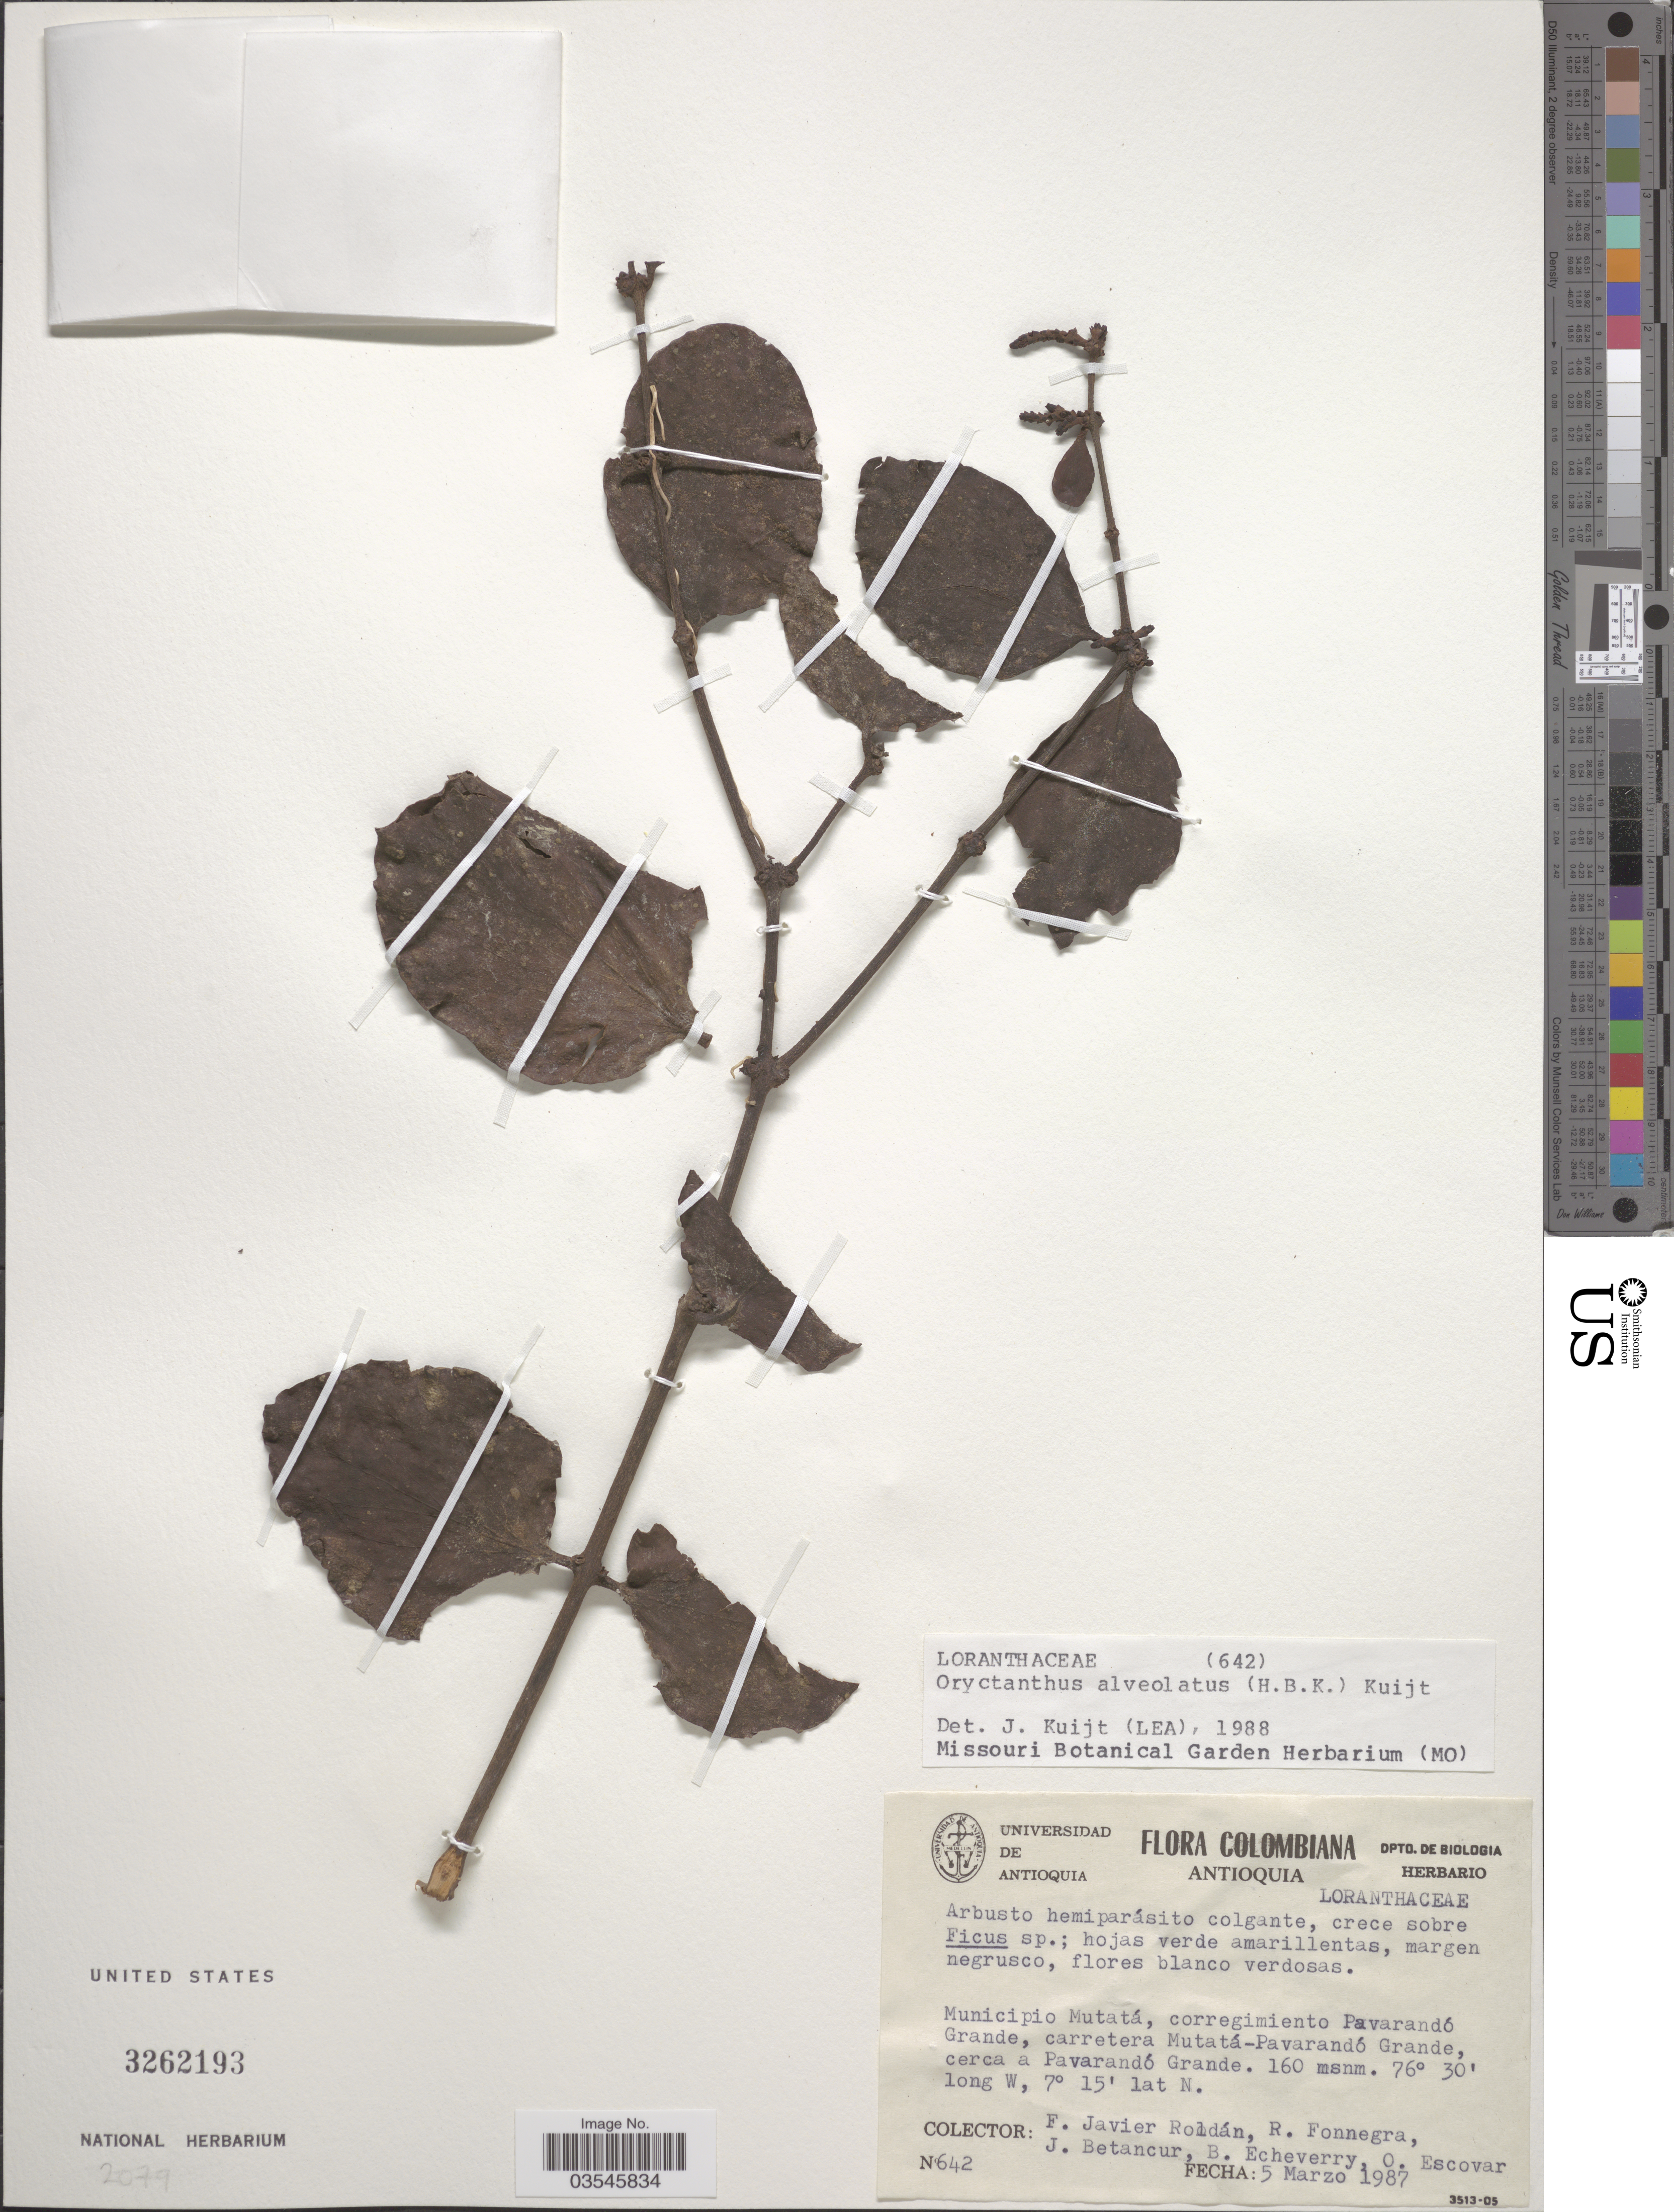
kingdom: Plantae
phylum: Tracheophyta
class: Magnoliopsida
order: Santalales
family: Loranthaceae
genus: Oryctanthus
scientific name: Oryctanthus alveolatus subsp. alveolatus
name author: (Kunth) Kuijt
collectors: F. J. Roldán, R. Fonnegra, J. Betancur, B. Echeverry & O. Escovar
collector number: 642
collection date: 1987-03-05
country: Colombia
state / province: Antioquia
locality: Municipio Mutatá, corregimiento Pavarandó Grande, carretera Mutatá-Pavarandó Grande, cerca a Pavarandó Grande.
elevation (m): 160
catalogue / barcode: US 3262193